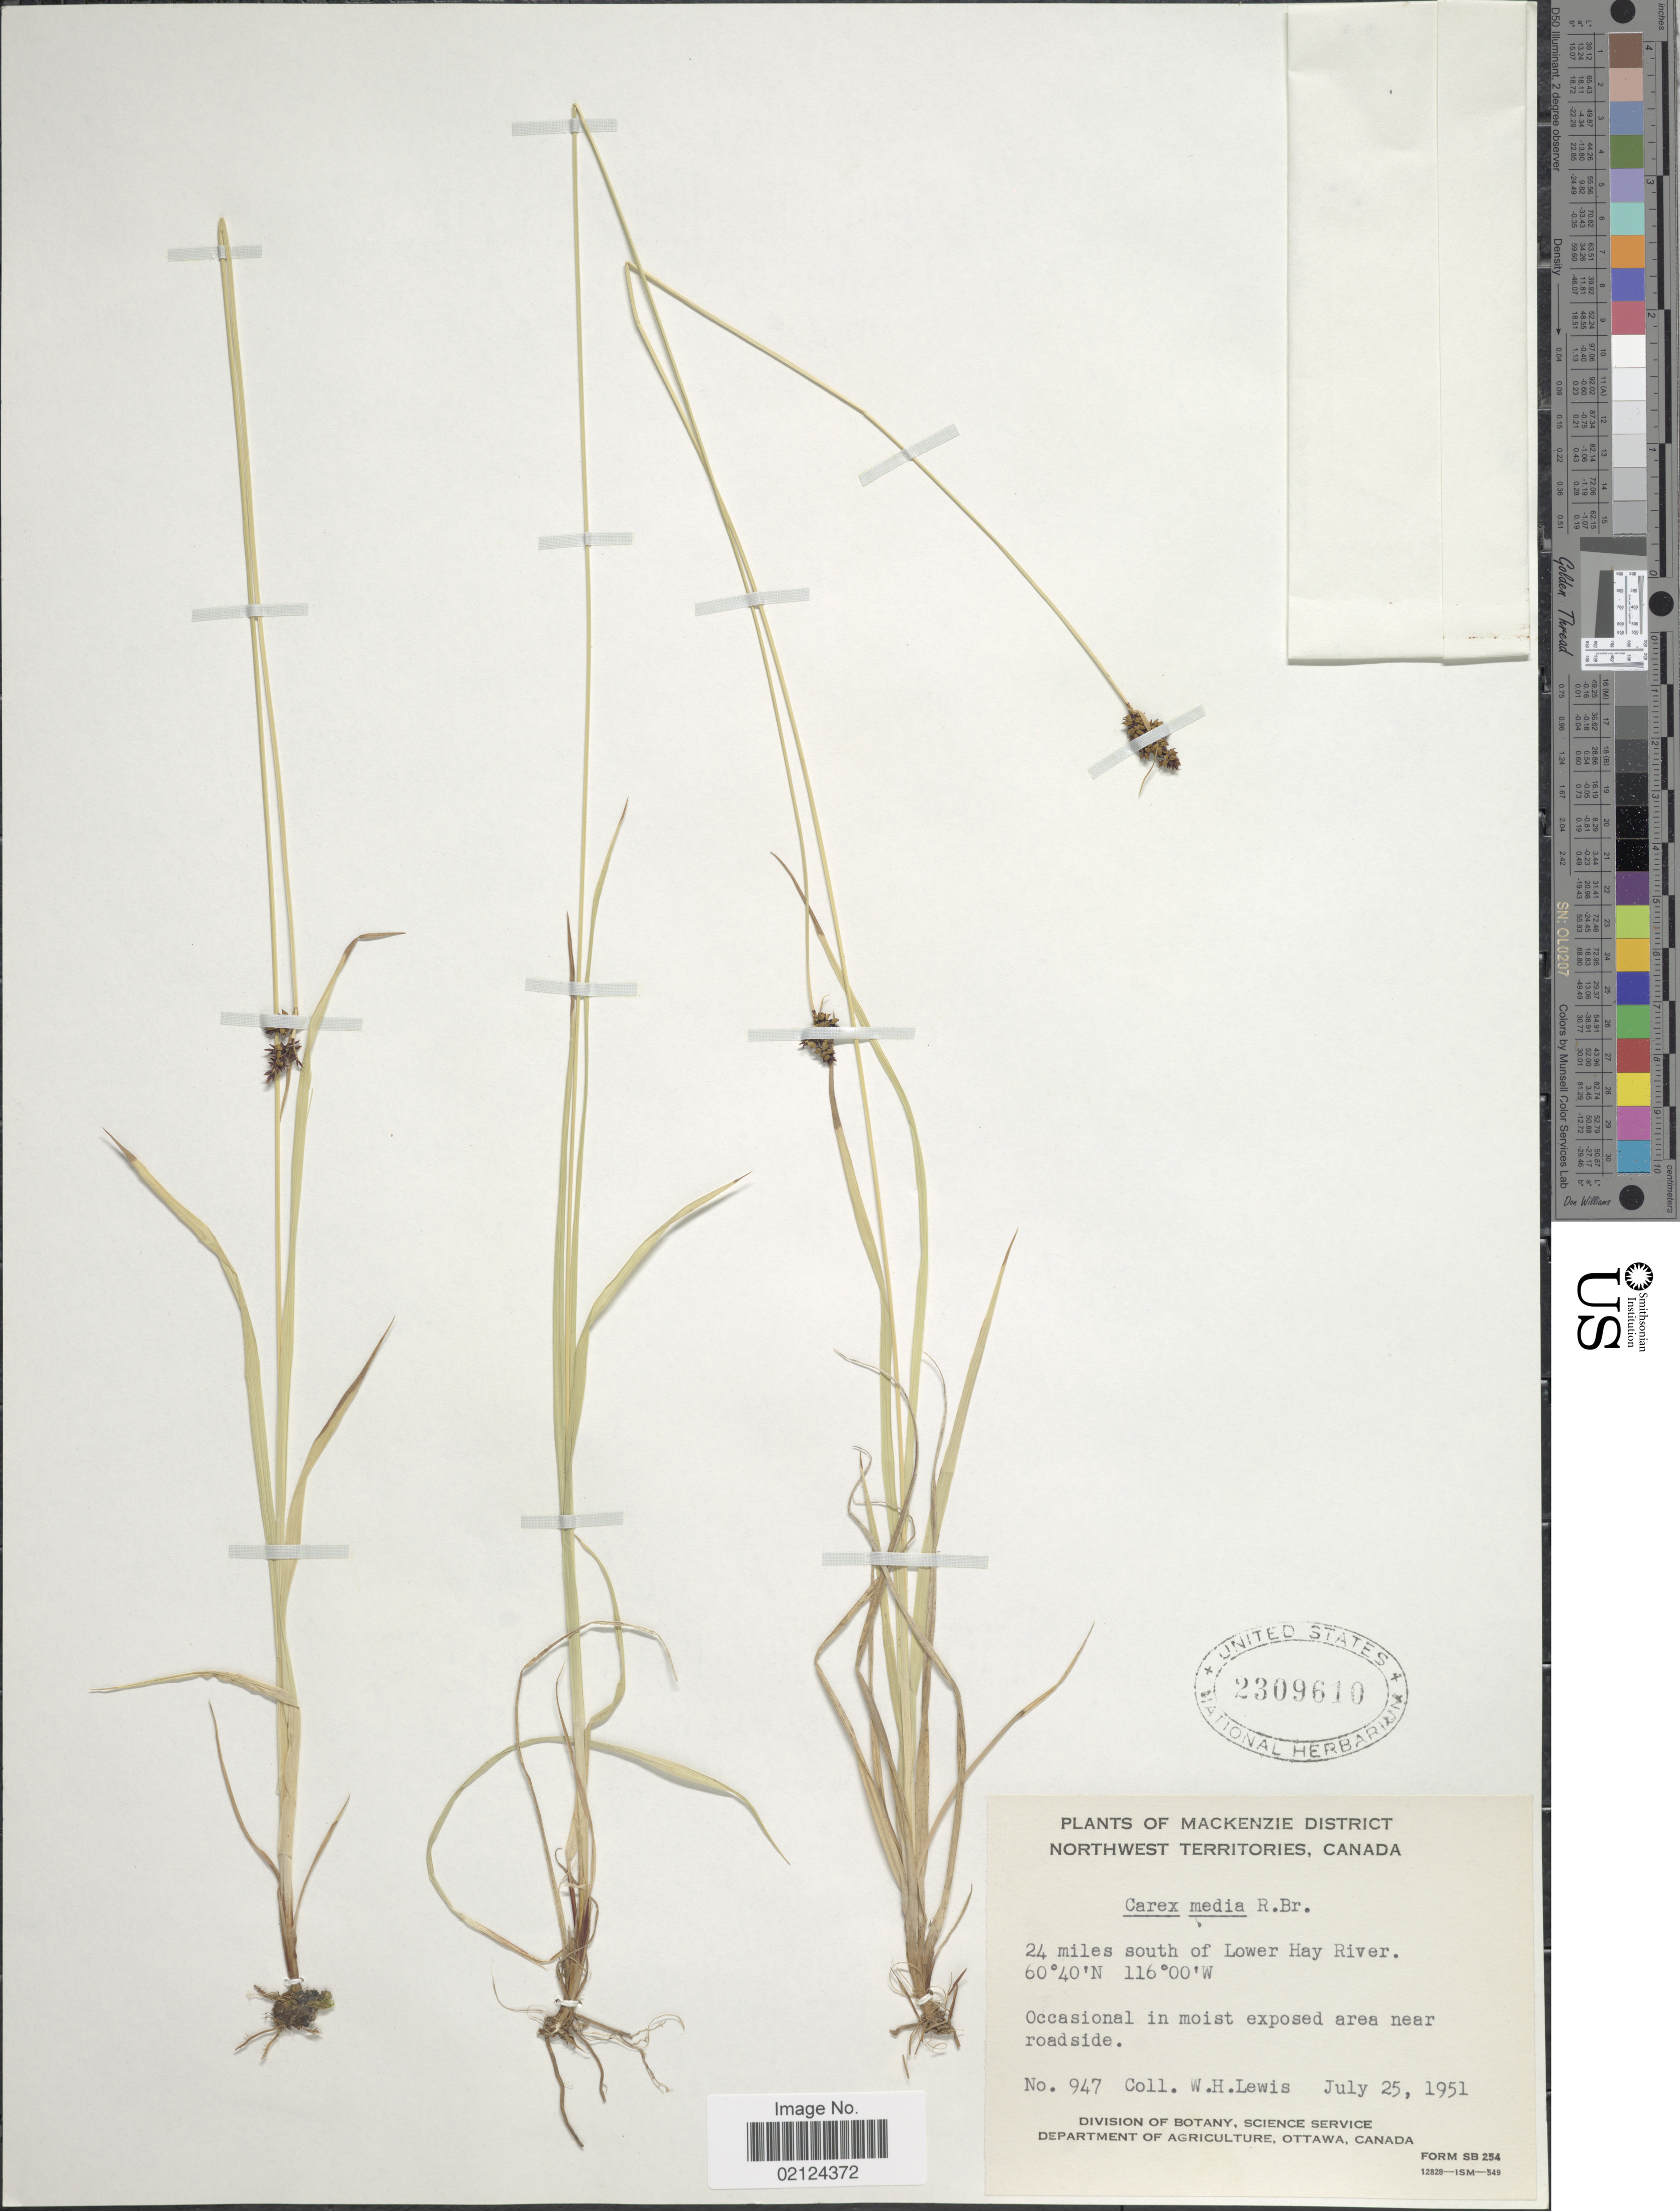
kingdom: Plantae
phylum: Tracheophyta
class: Liliopsida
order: Poales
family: Cyperaceae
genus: Carex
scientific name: Carex media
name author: R. Br.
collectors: W. H. Lewis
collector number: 947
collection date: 1951-07-25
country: Canada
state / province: Northwest Territories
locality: Mackenzie District, 24 miles south of Lower Hay River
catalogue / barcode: US 2309610